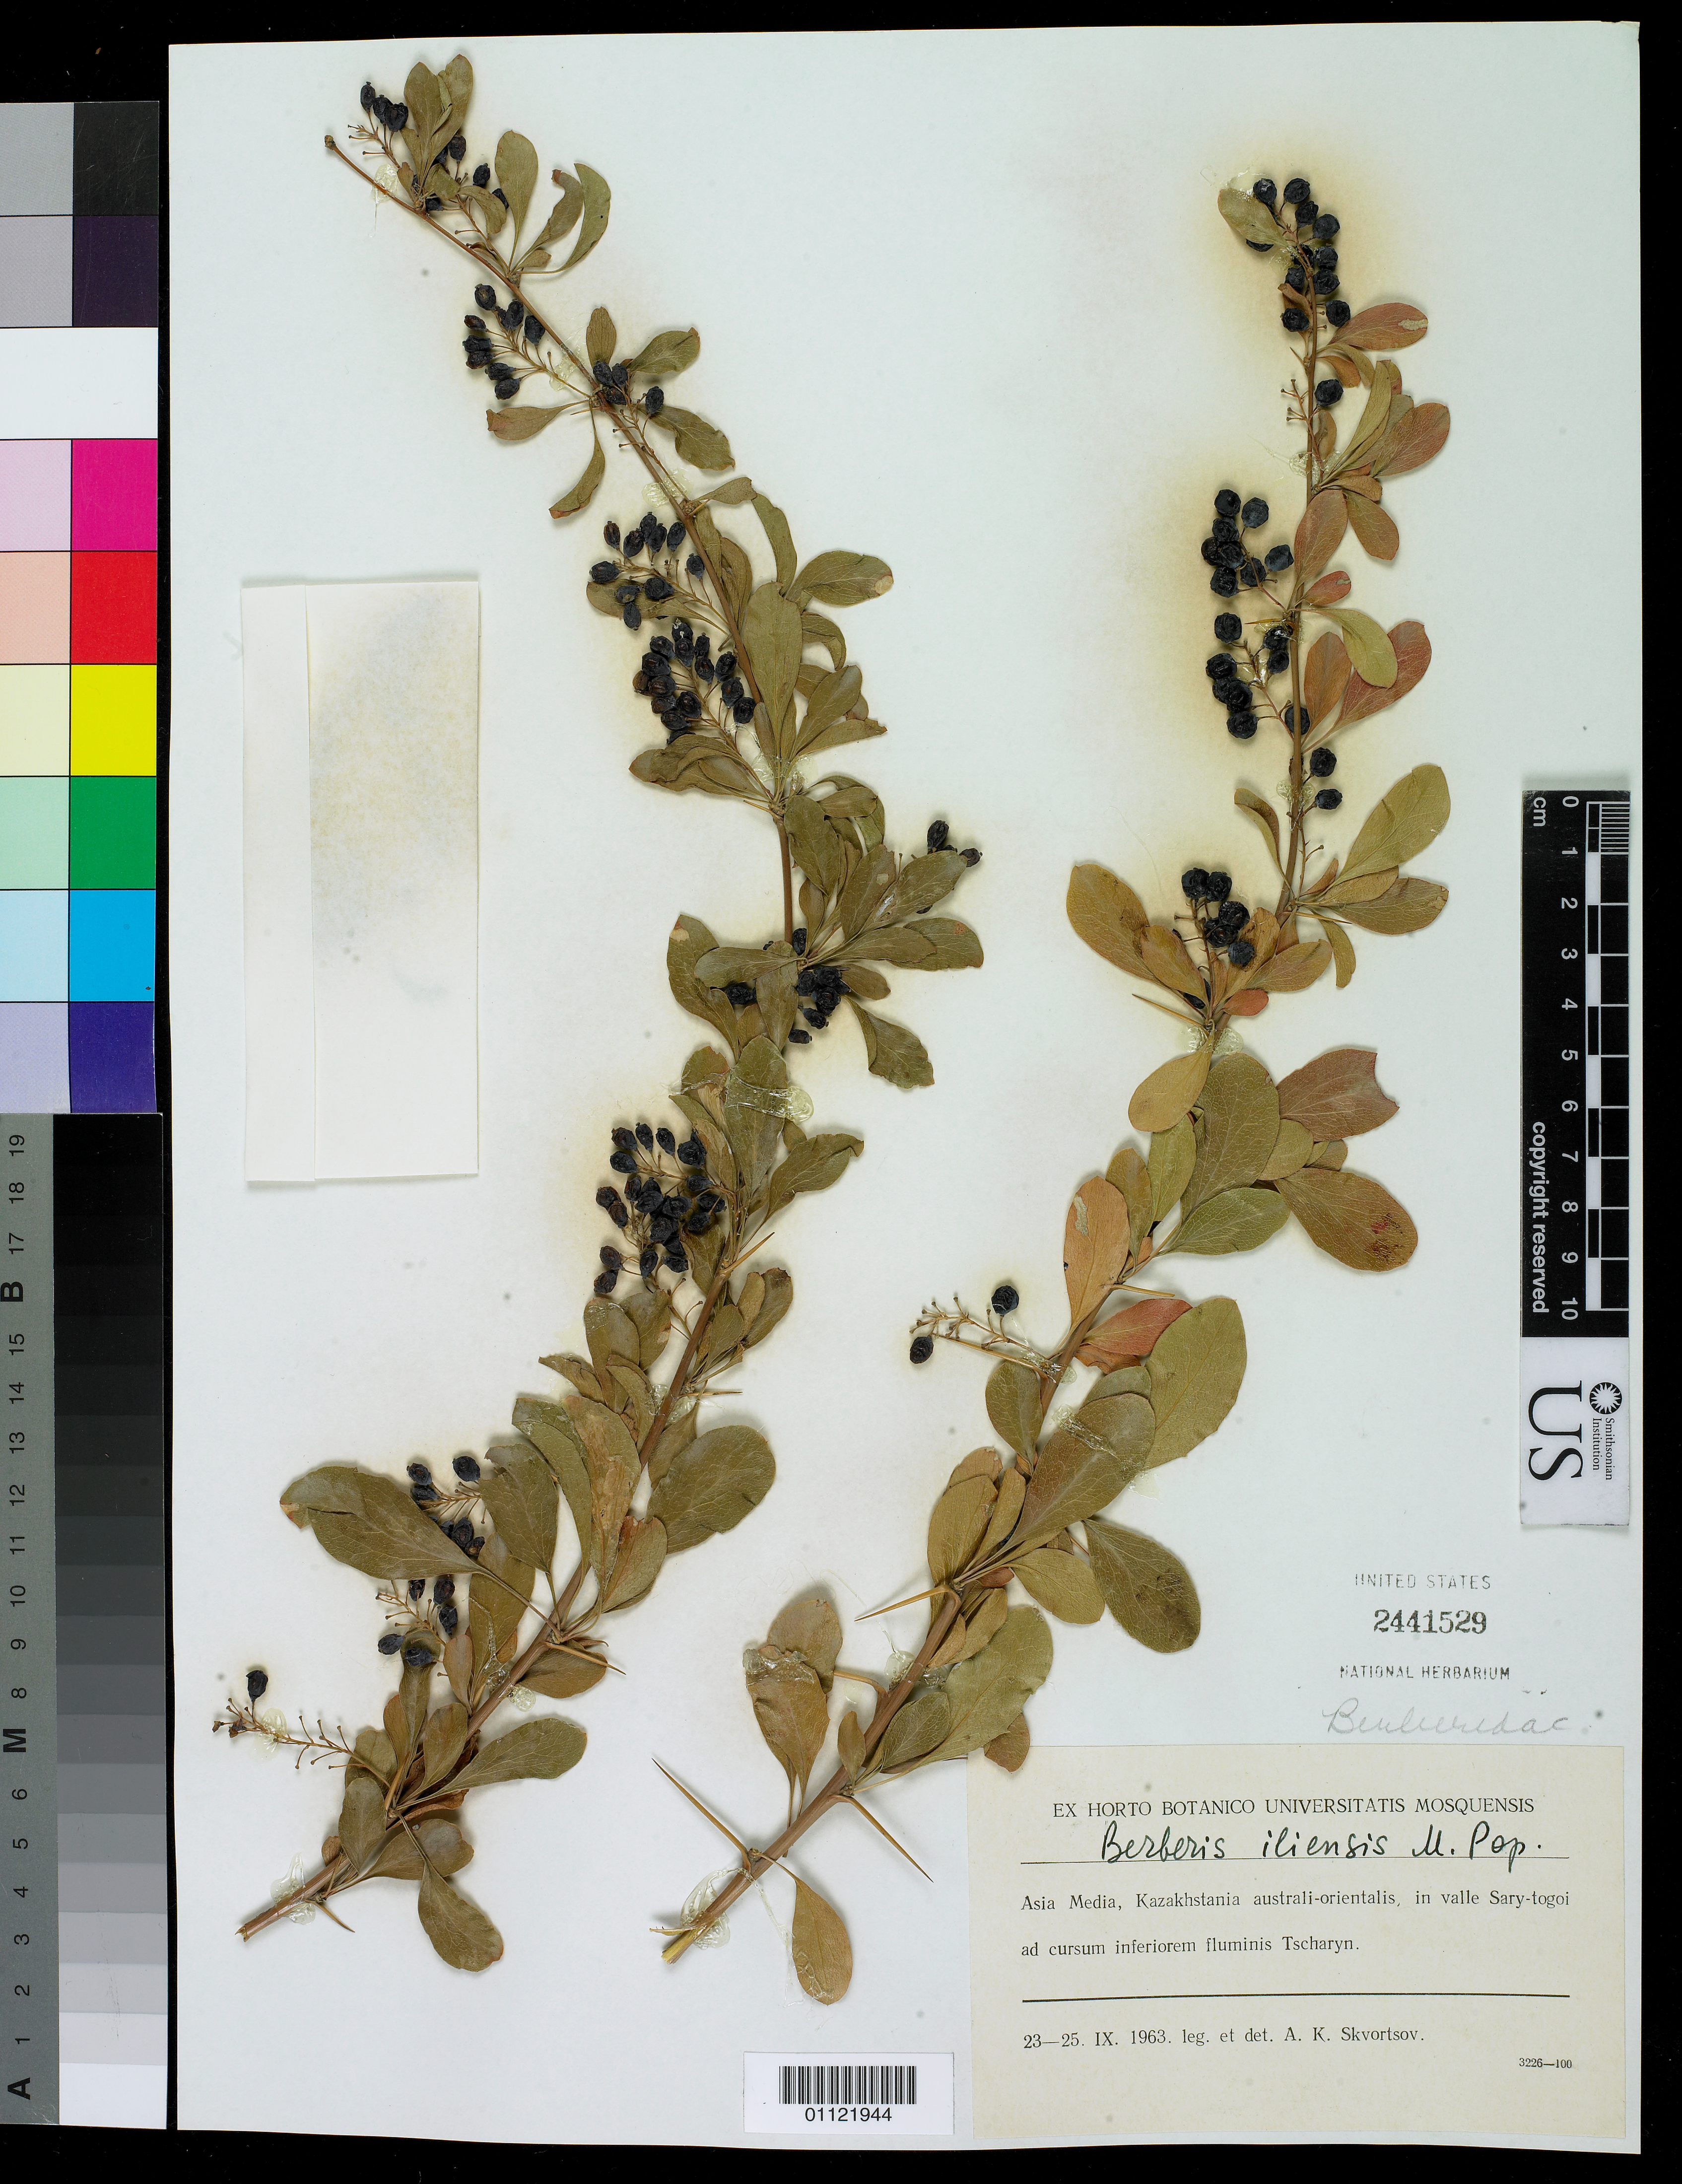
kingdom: Plantae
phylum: Tracheophyta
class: Magnoliopsida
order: Ranunculales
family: Berberidaceae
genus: Berberis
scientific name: Berberis iliensis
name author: Popov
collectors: A. K. Skvortsov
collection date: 1963-09-23/1963-09-25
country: Kazakhstan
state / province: Almaty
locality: In valle Sary-togoi ad cursum inferiorem fluminis Tscharyn.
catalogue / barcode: US 2441529